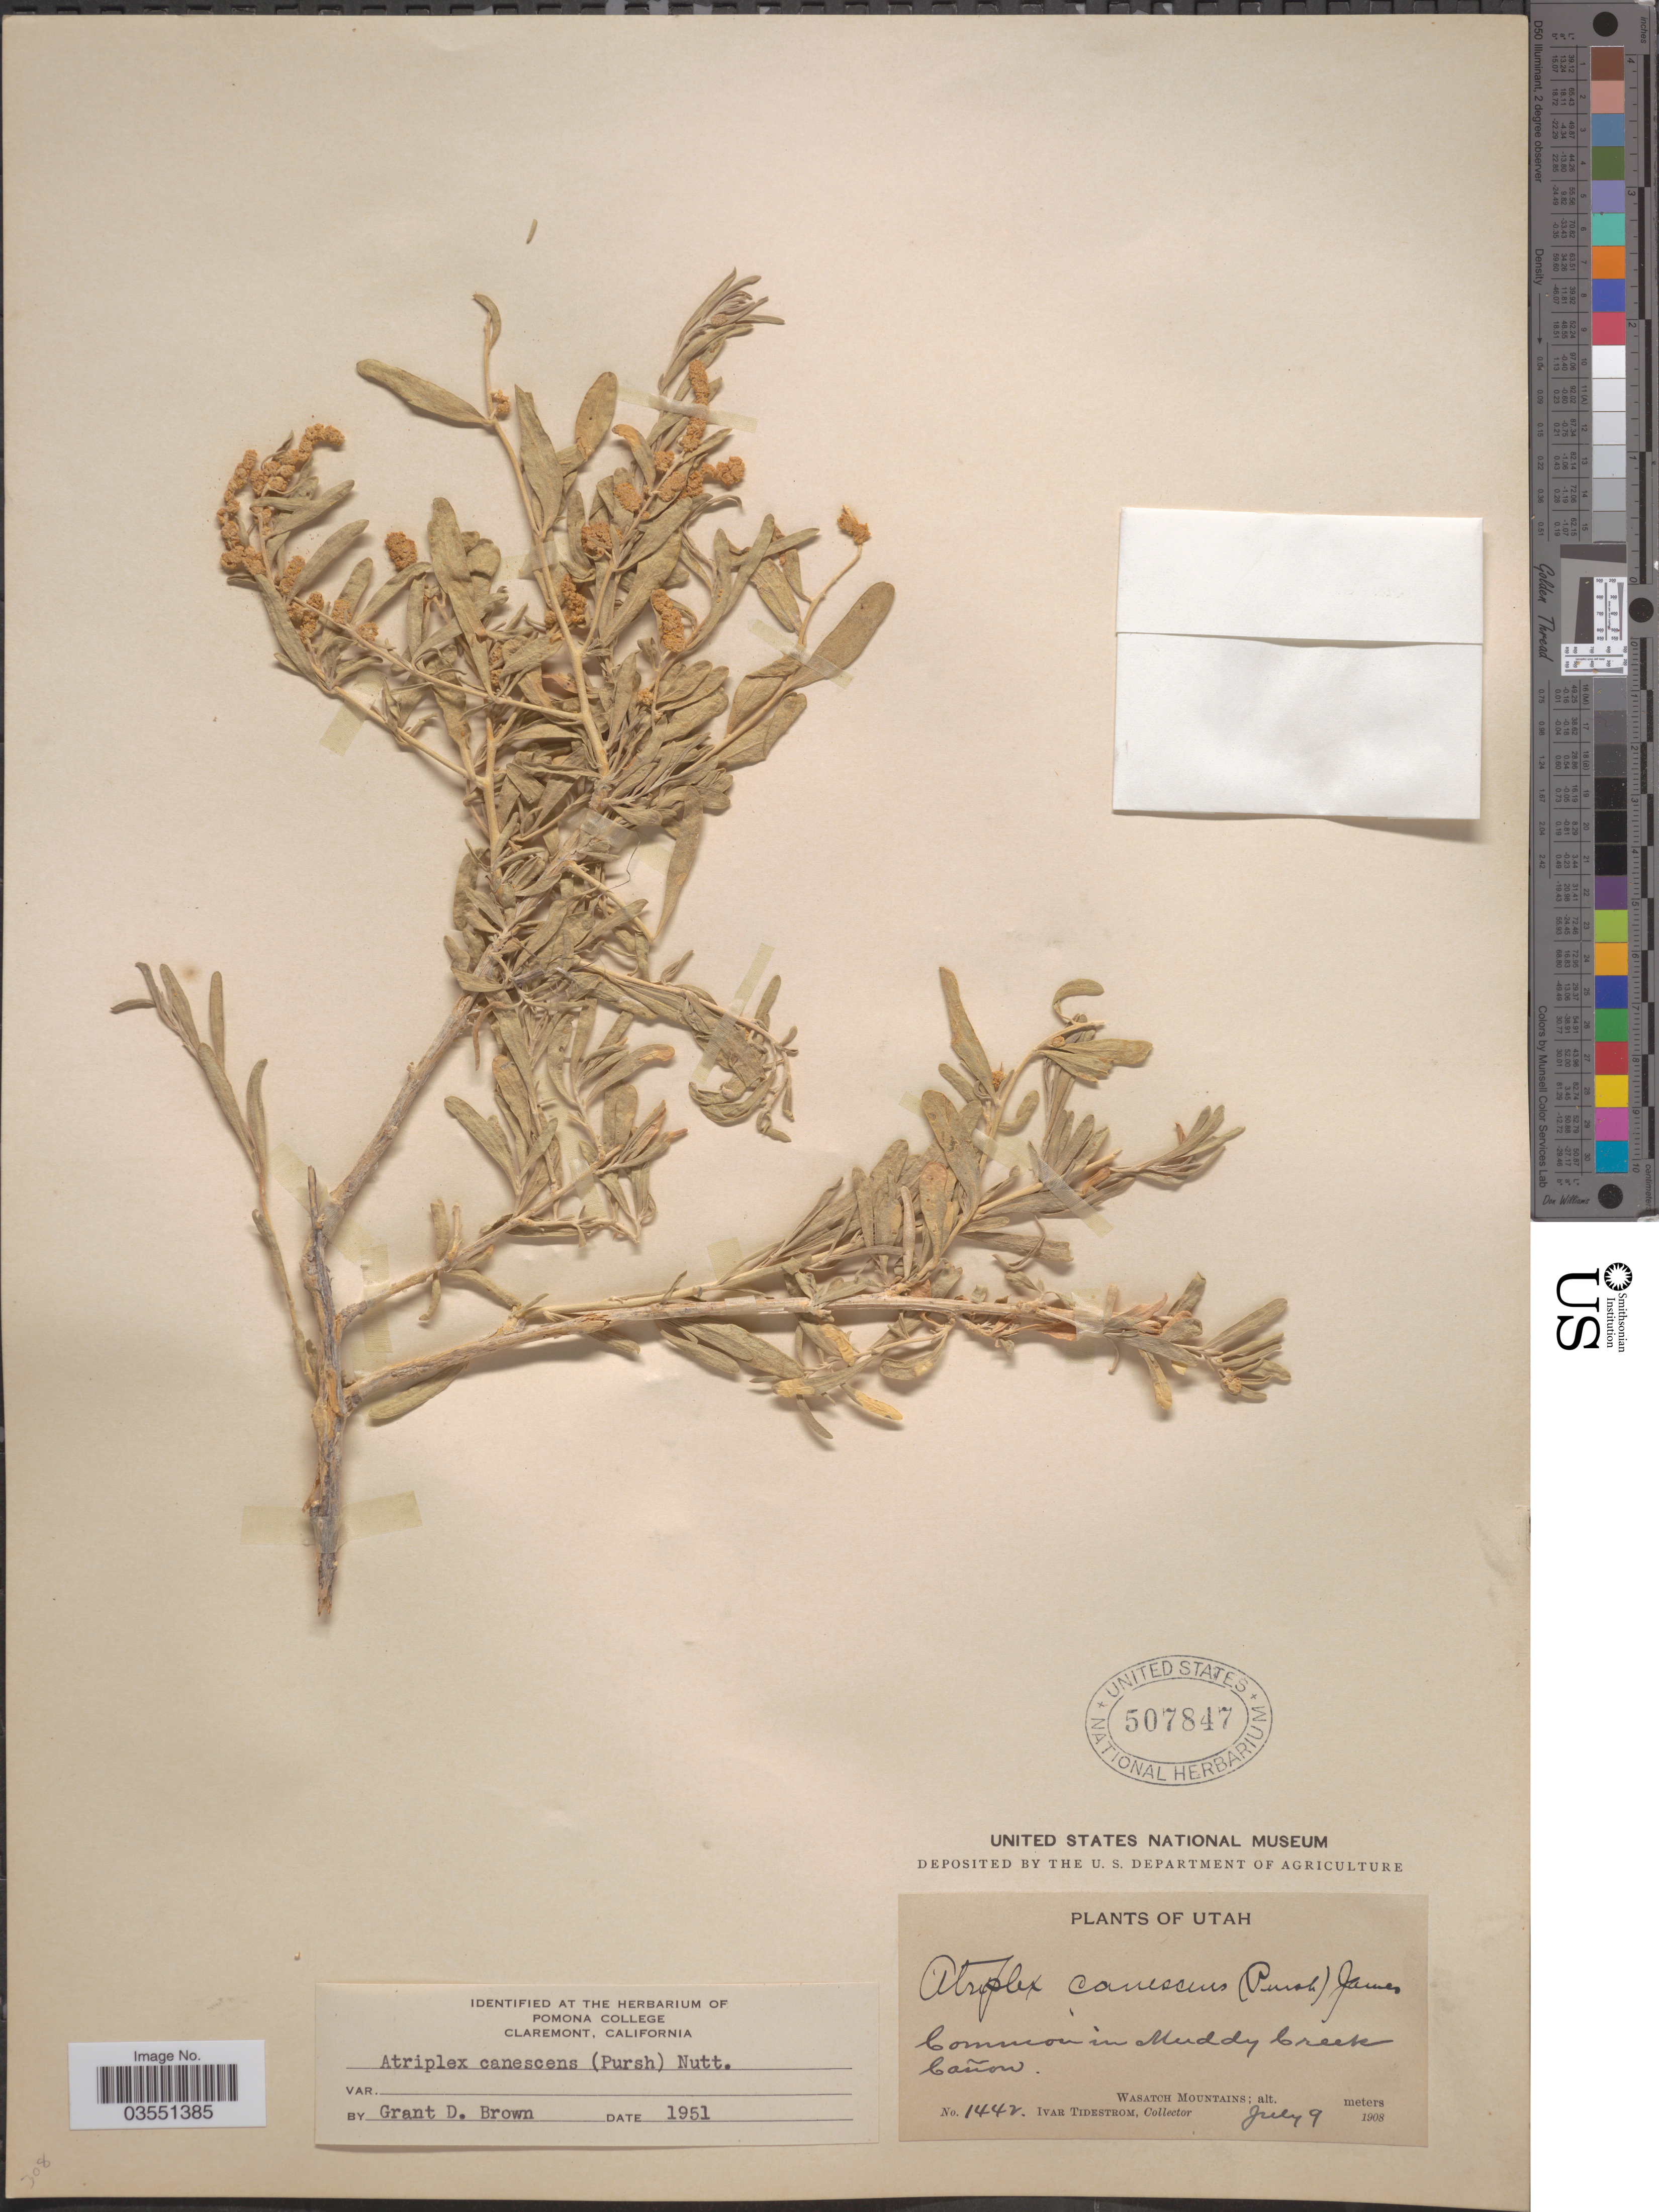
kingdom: Plantae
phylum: Tracheophyta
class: Magnoliopsida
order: Caryophyllales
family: Amaranthaceae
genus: Atriplex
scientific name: Atriplex canescens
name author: (Pursh) Nutt.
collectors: I. F. Tidestrom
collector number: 1442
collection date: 1908-07-09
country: United States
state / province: Utah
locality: Common in Muddy Creek Cañon. Wasatch Mountains.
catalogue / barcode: US 507847